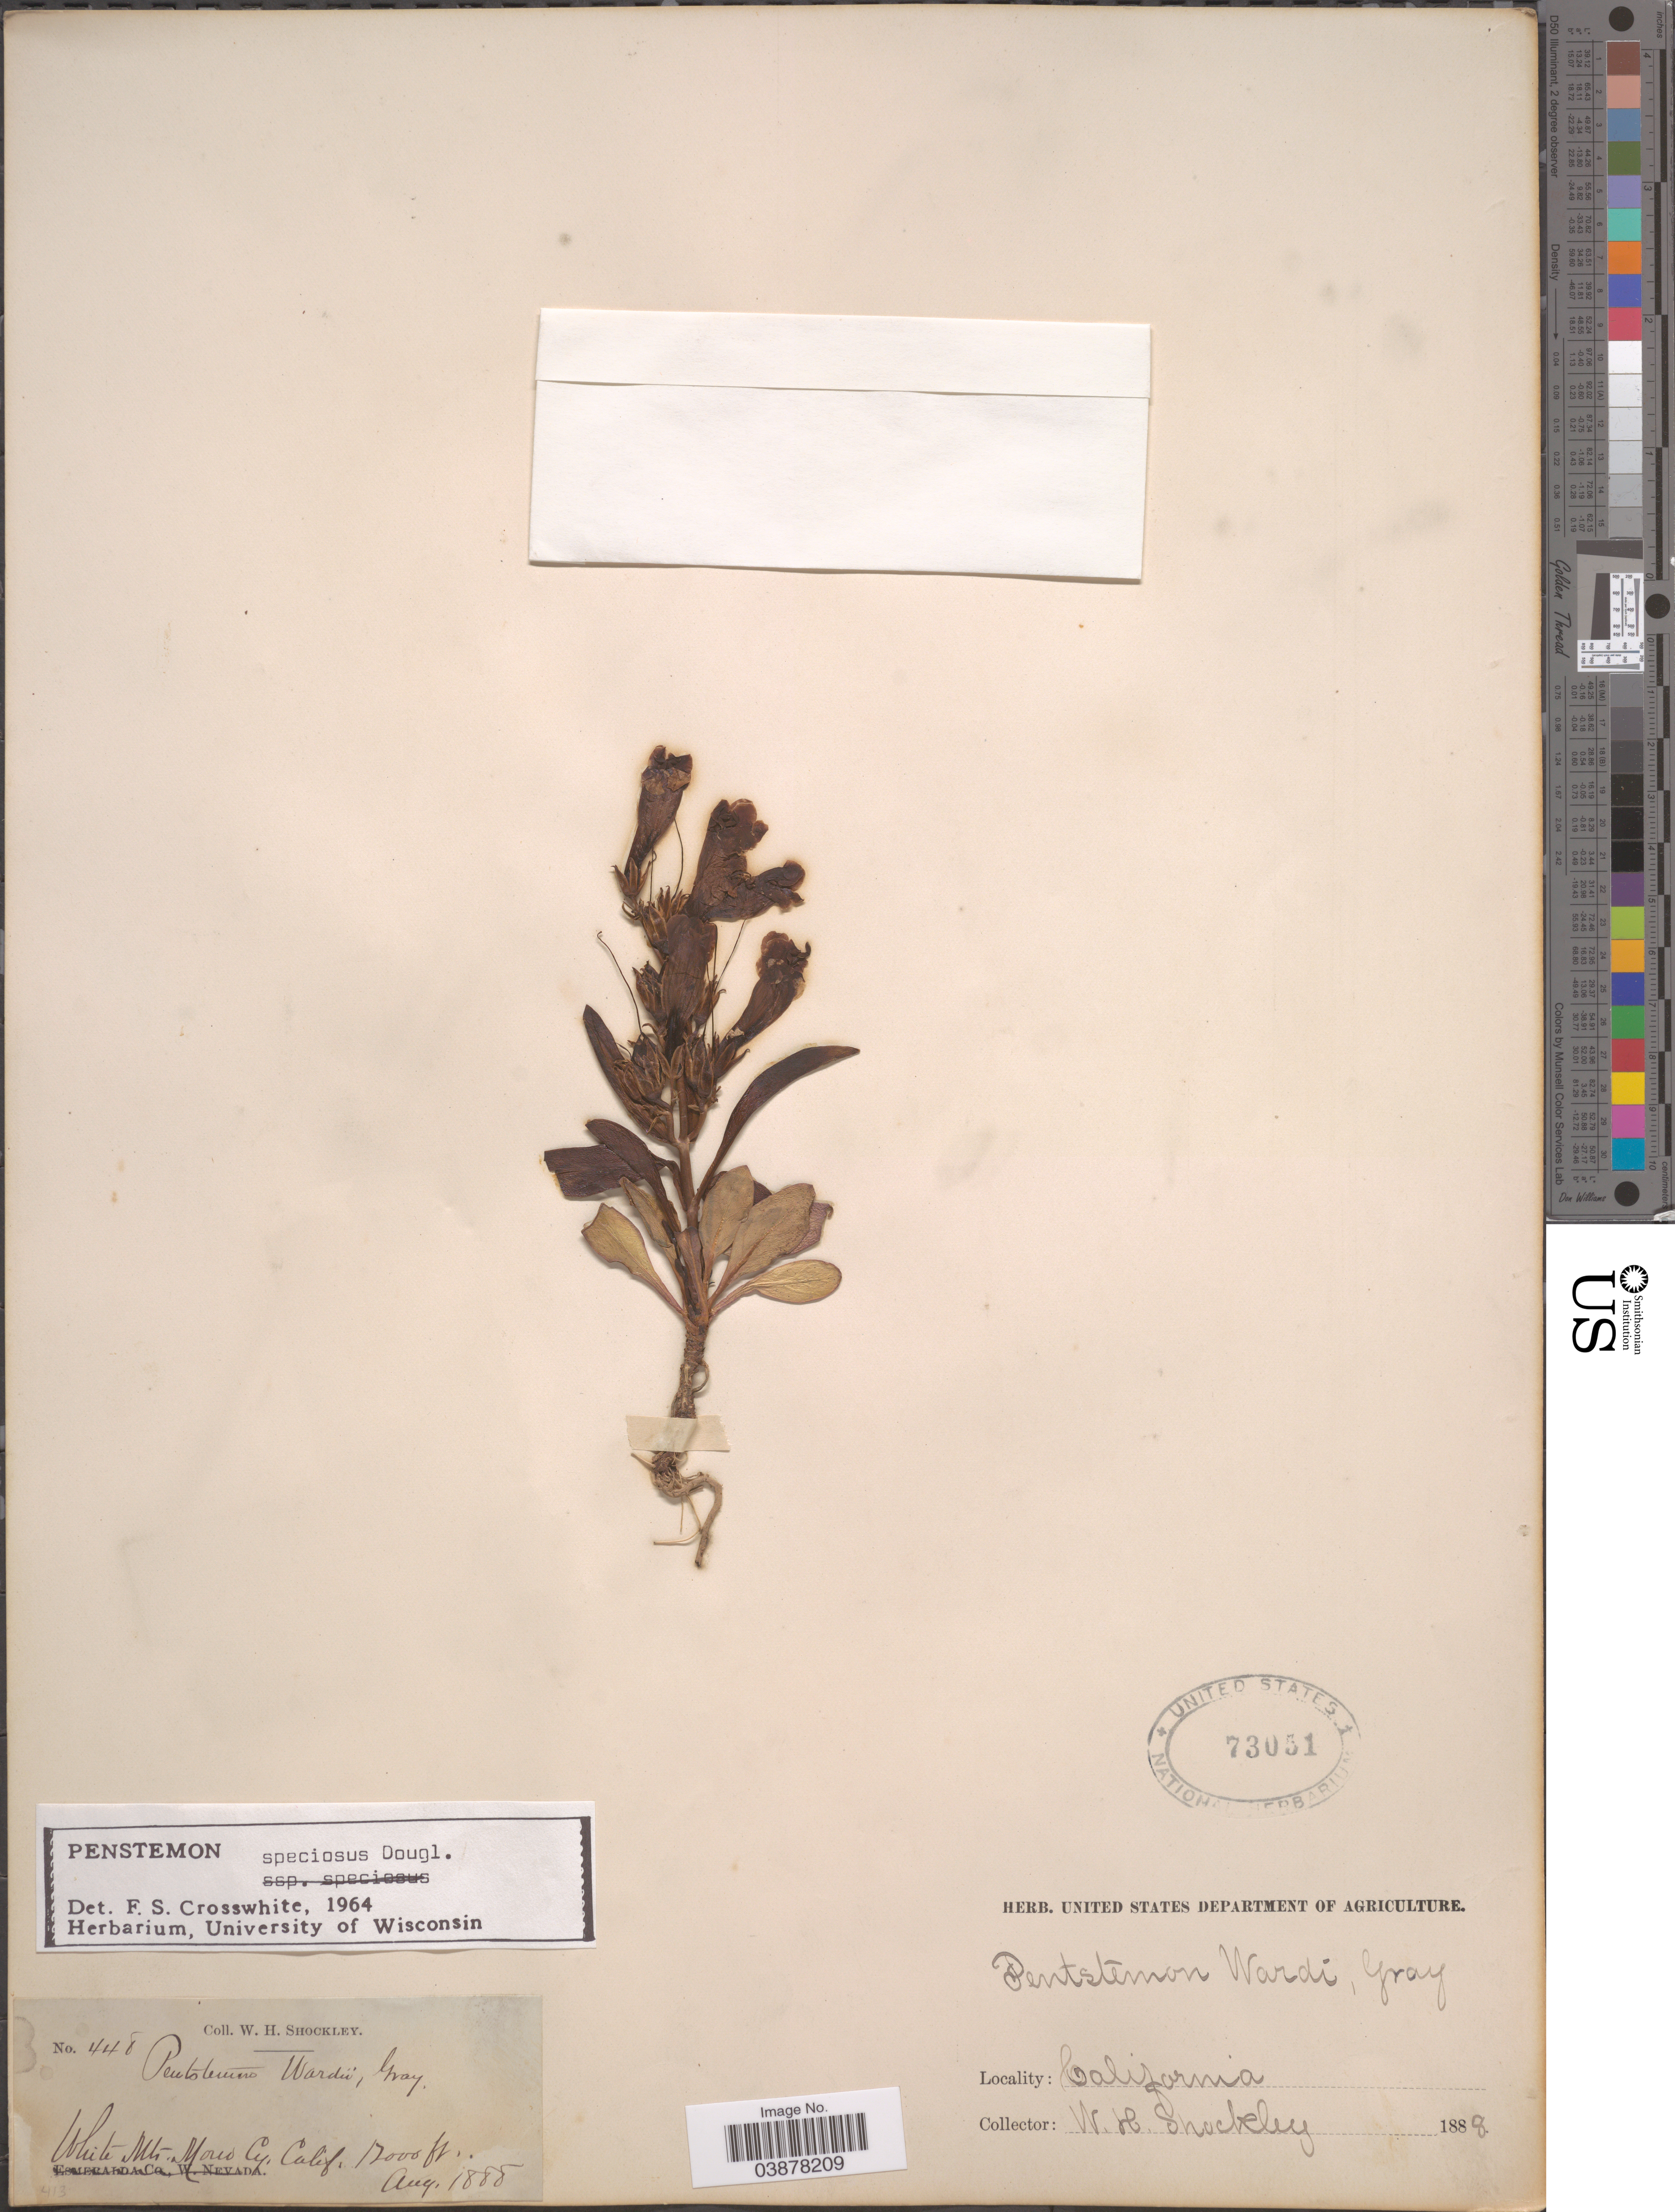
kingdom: Plantae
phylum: Tracheophyta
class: Magnoliopsida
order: Lamiales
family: Plantaginaceae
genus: Penstemon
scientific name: Penstemon speciosus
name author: Douglas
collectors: W. Shockley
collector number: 448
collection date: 1888-08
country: United States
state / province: California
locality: White Mts. Mono Cy.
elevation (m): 3658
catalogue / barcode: US 73051